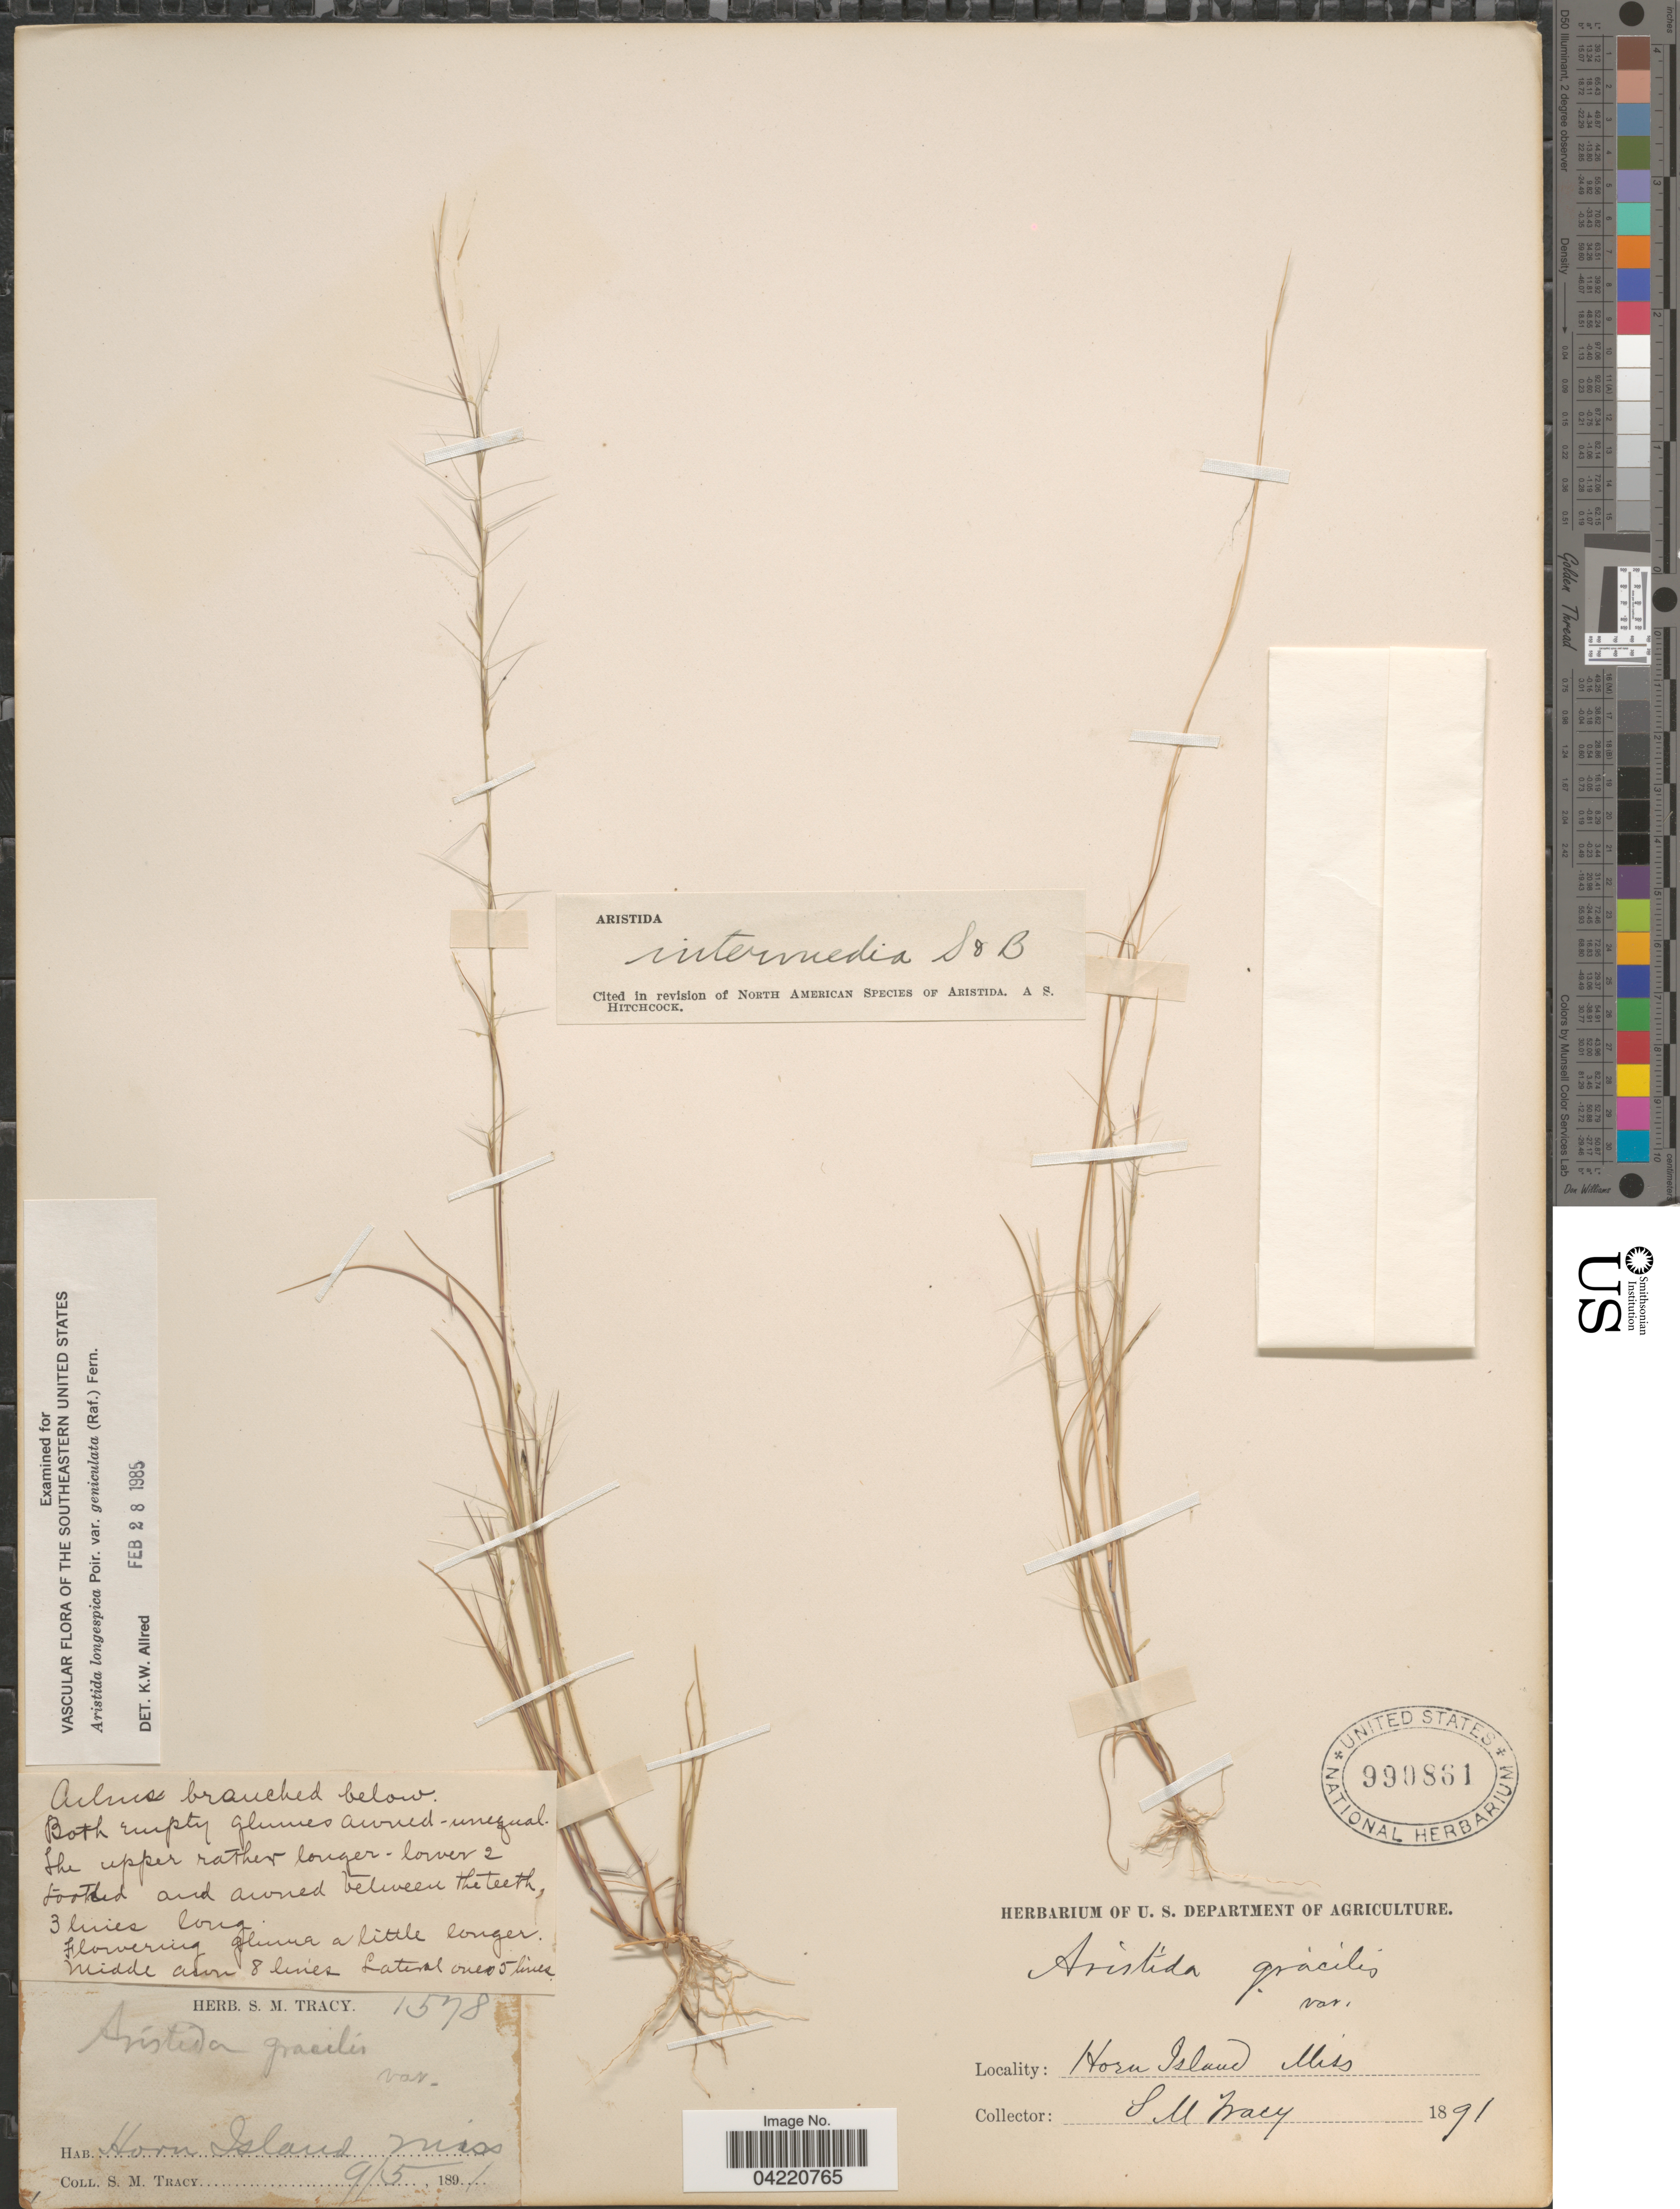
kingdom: Plantae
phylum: Tracheophyta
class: Liliopsida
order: Poales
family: Poaceae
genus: Aristida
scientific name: Aristida longespica var. geniculata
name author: (Raf.) Fernald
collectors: S. M. Tracy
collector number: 1578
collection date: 1891-09-05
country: United States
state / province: Mississippi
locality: Horn Island.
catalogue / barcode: US 990861